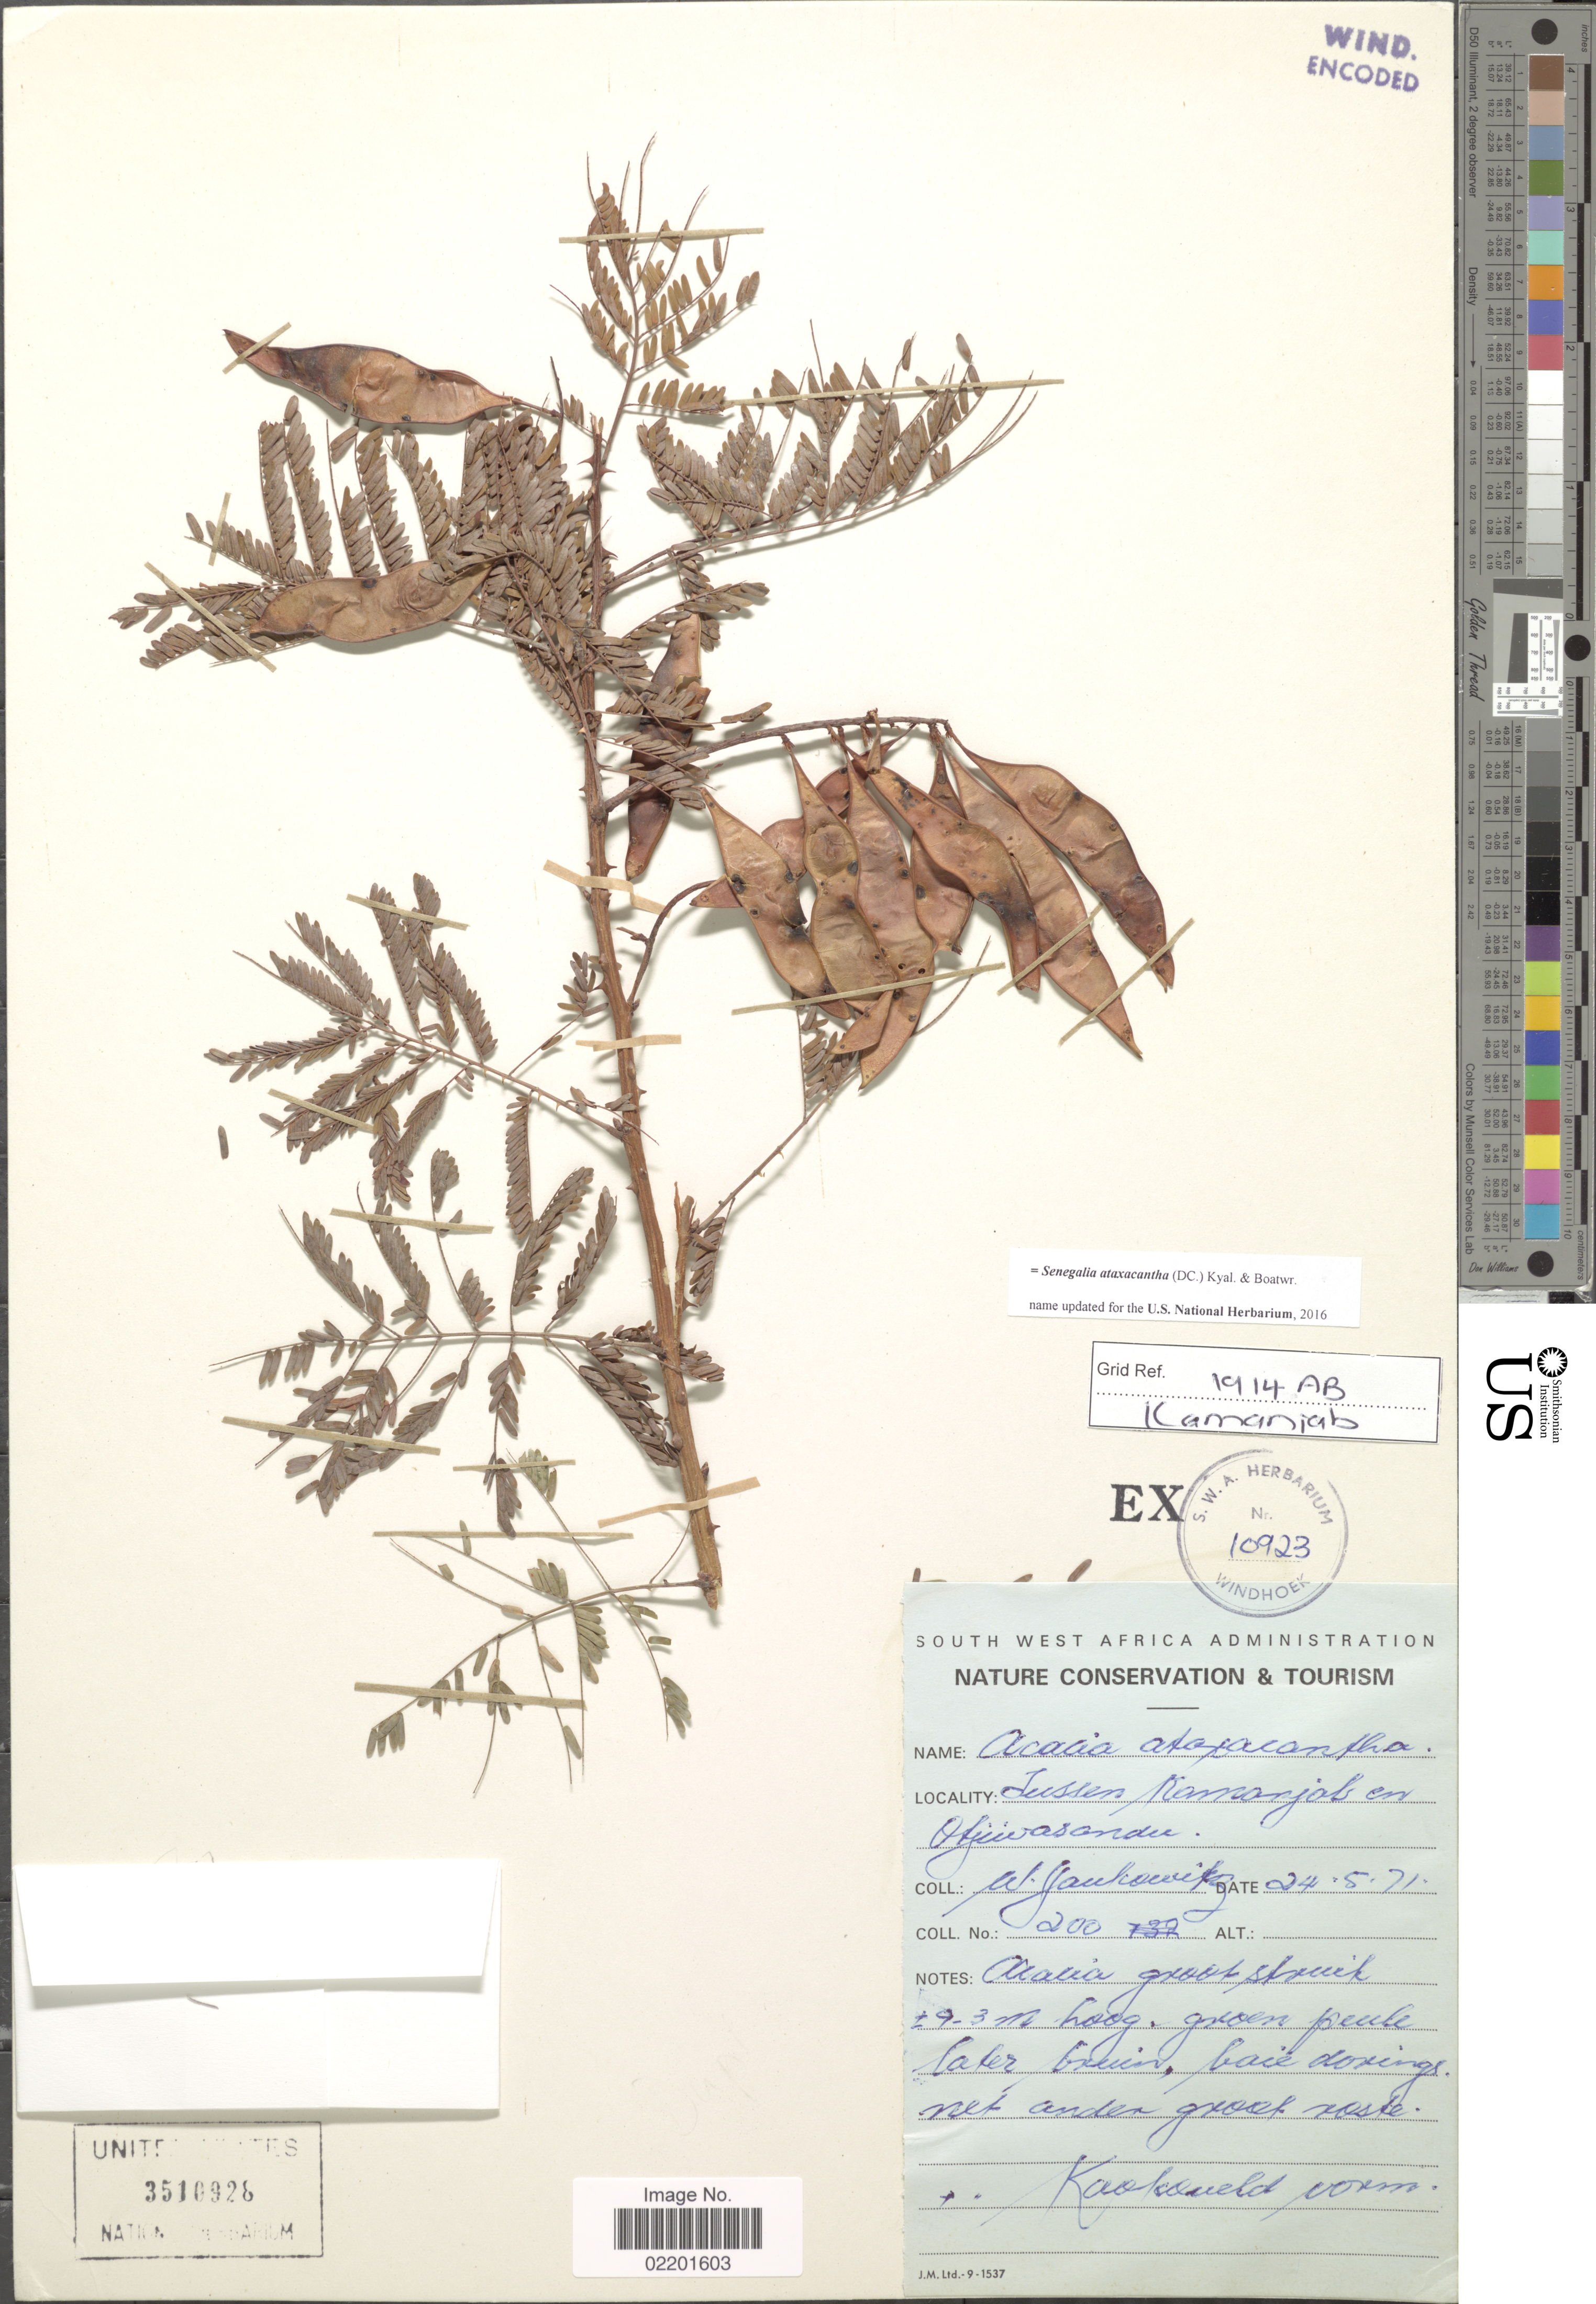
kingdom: Plantae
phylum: Tracheophyta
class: Magnoliopsida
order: Fabales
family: Fabaceae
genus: Senegalia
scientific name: Senegalia ataxacantha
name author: (DC.) Kyal. & Boatwr.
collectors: W. Gaukowitz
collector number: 200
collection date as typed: Transcribed d/m/y: 24/5/71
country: Namibia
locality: Tussen Kamanjanjab en Otjiserandu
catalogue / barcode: US 3510928